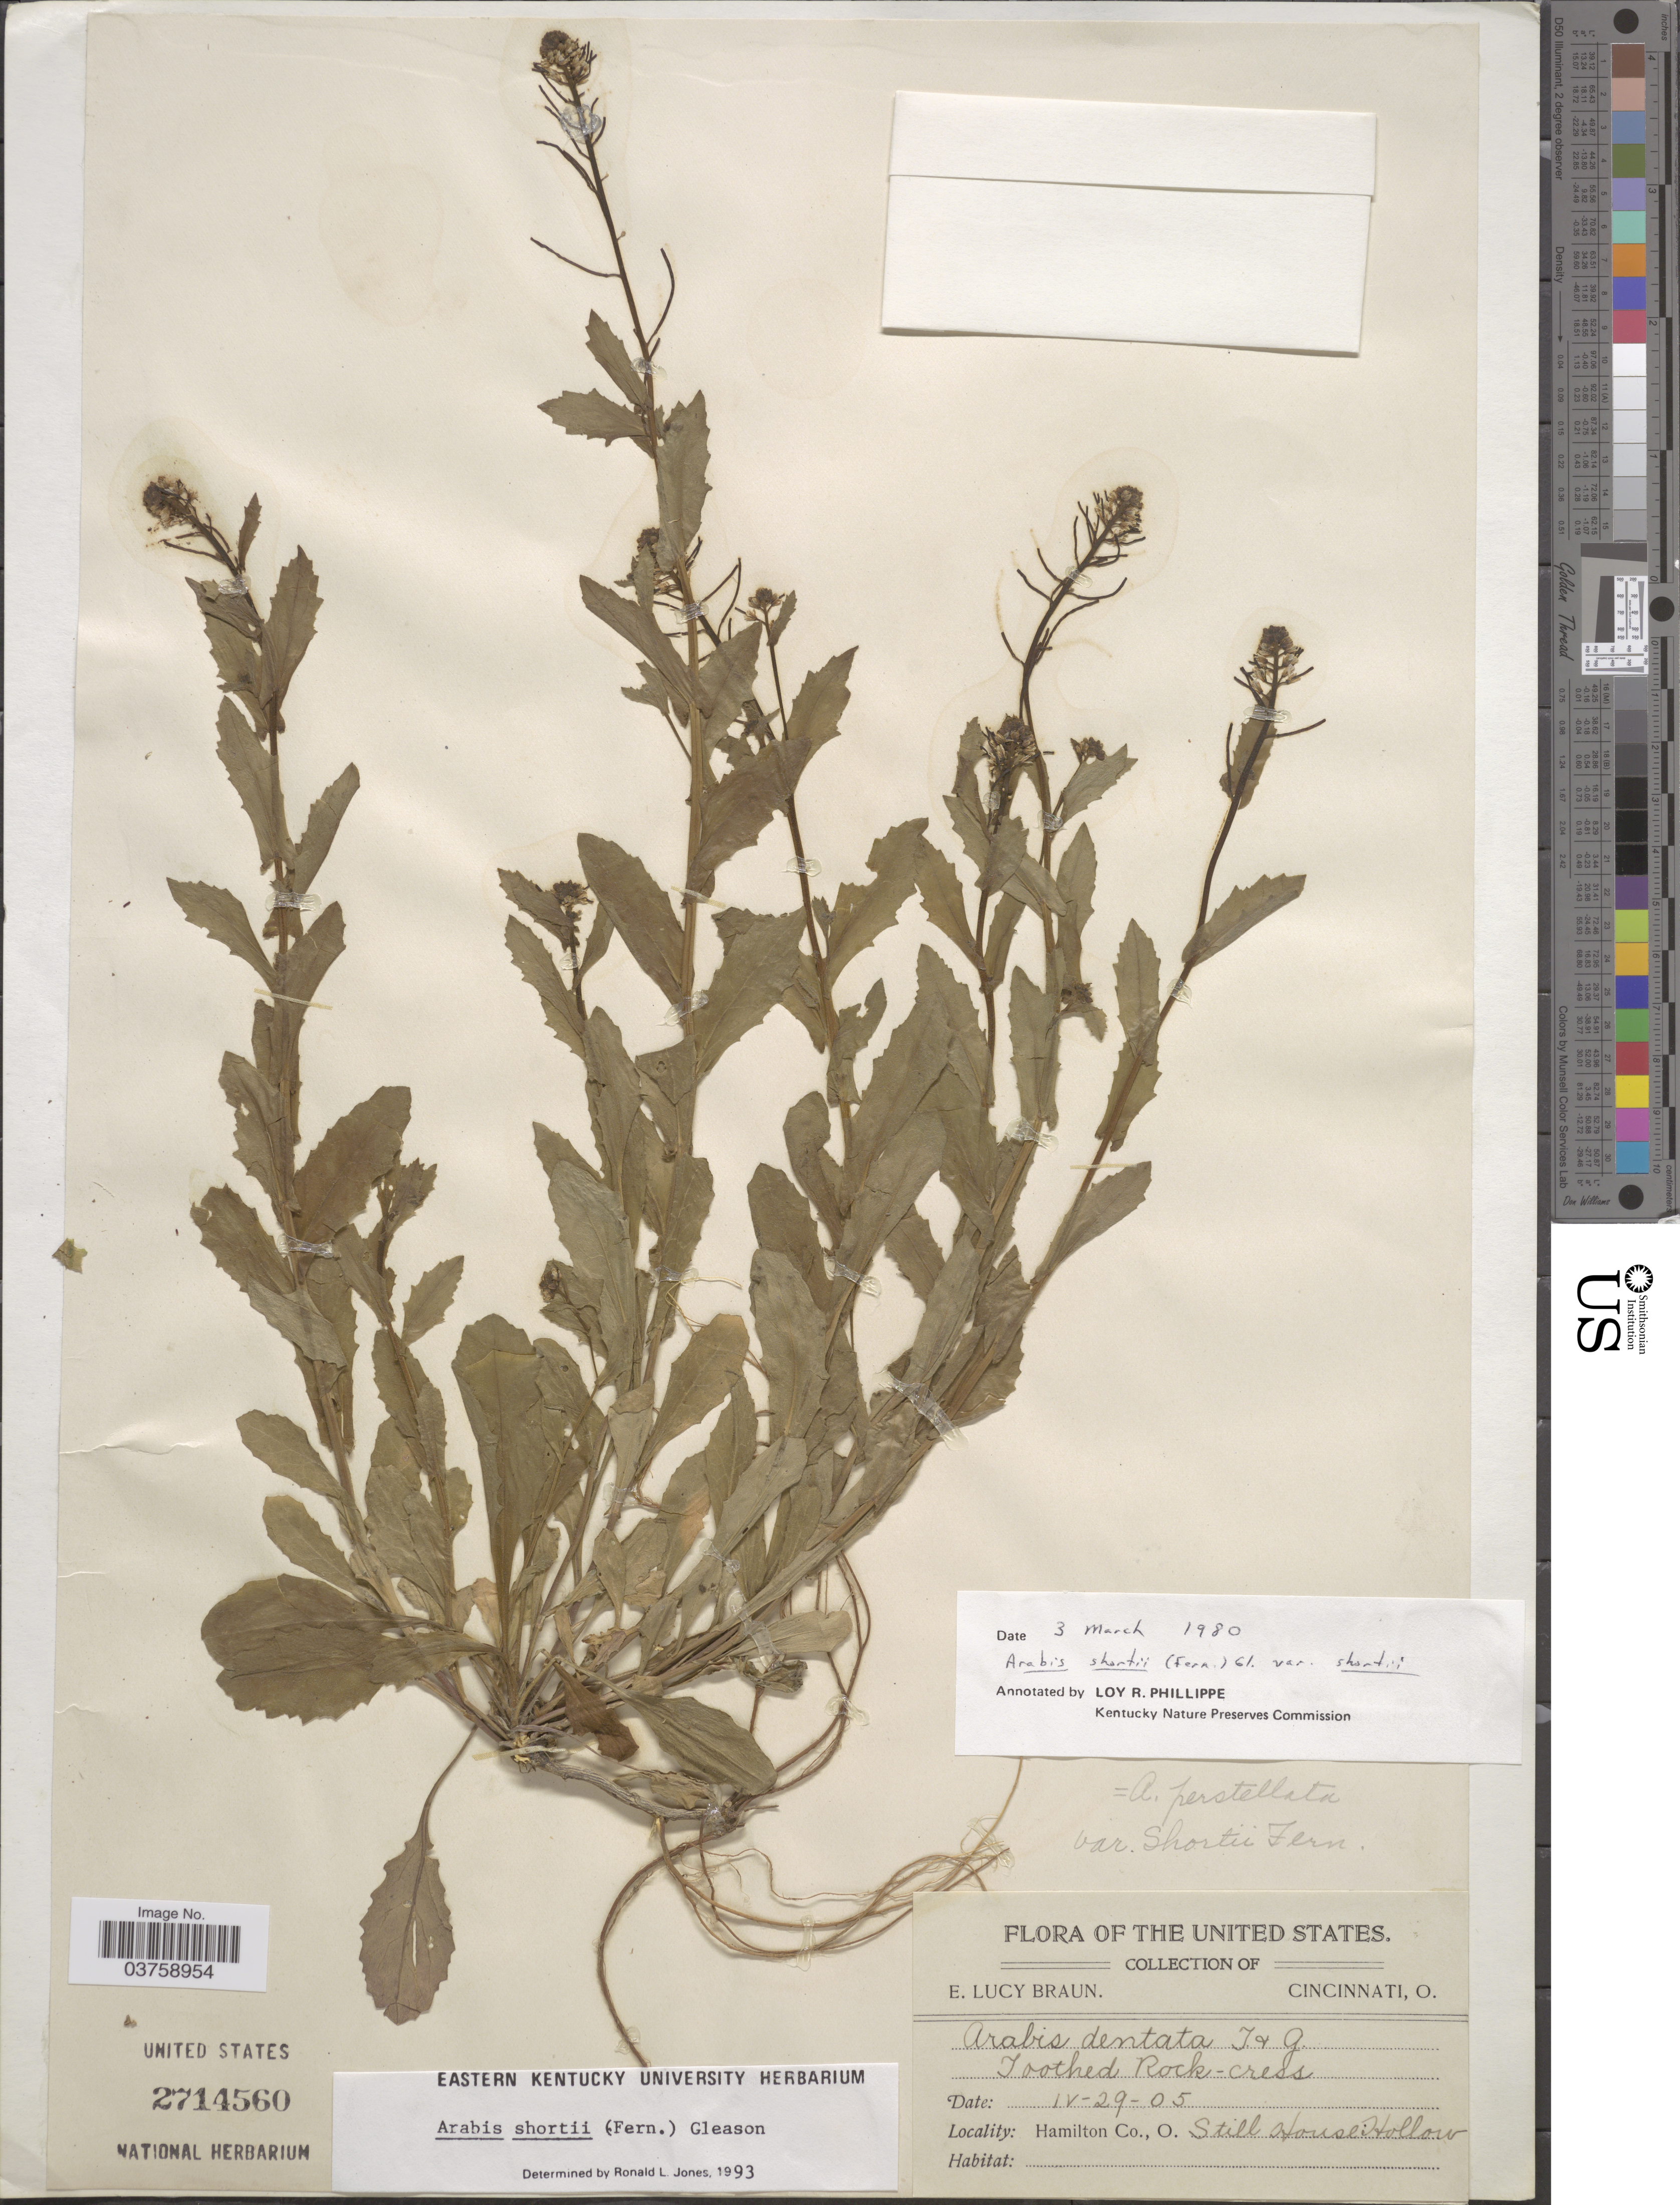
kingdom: Plantae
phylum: Tracheophyta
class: Magnoliopsida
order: Brassicales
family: Brassicaceae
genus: Arabis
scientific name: Arabis shortii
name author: (Fernald) Gleason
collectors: E. L. Braun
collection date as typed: Transcribed d/m/y: 29/4/5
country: United States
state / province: Ohio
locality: Hamilton Co. Still House Hollow.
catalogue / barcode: US 2714560